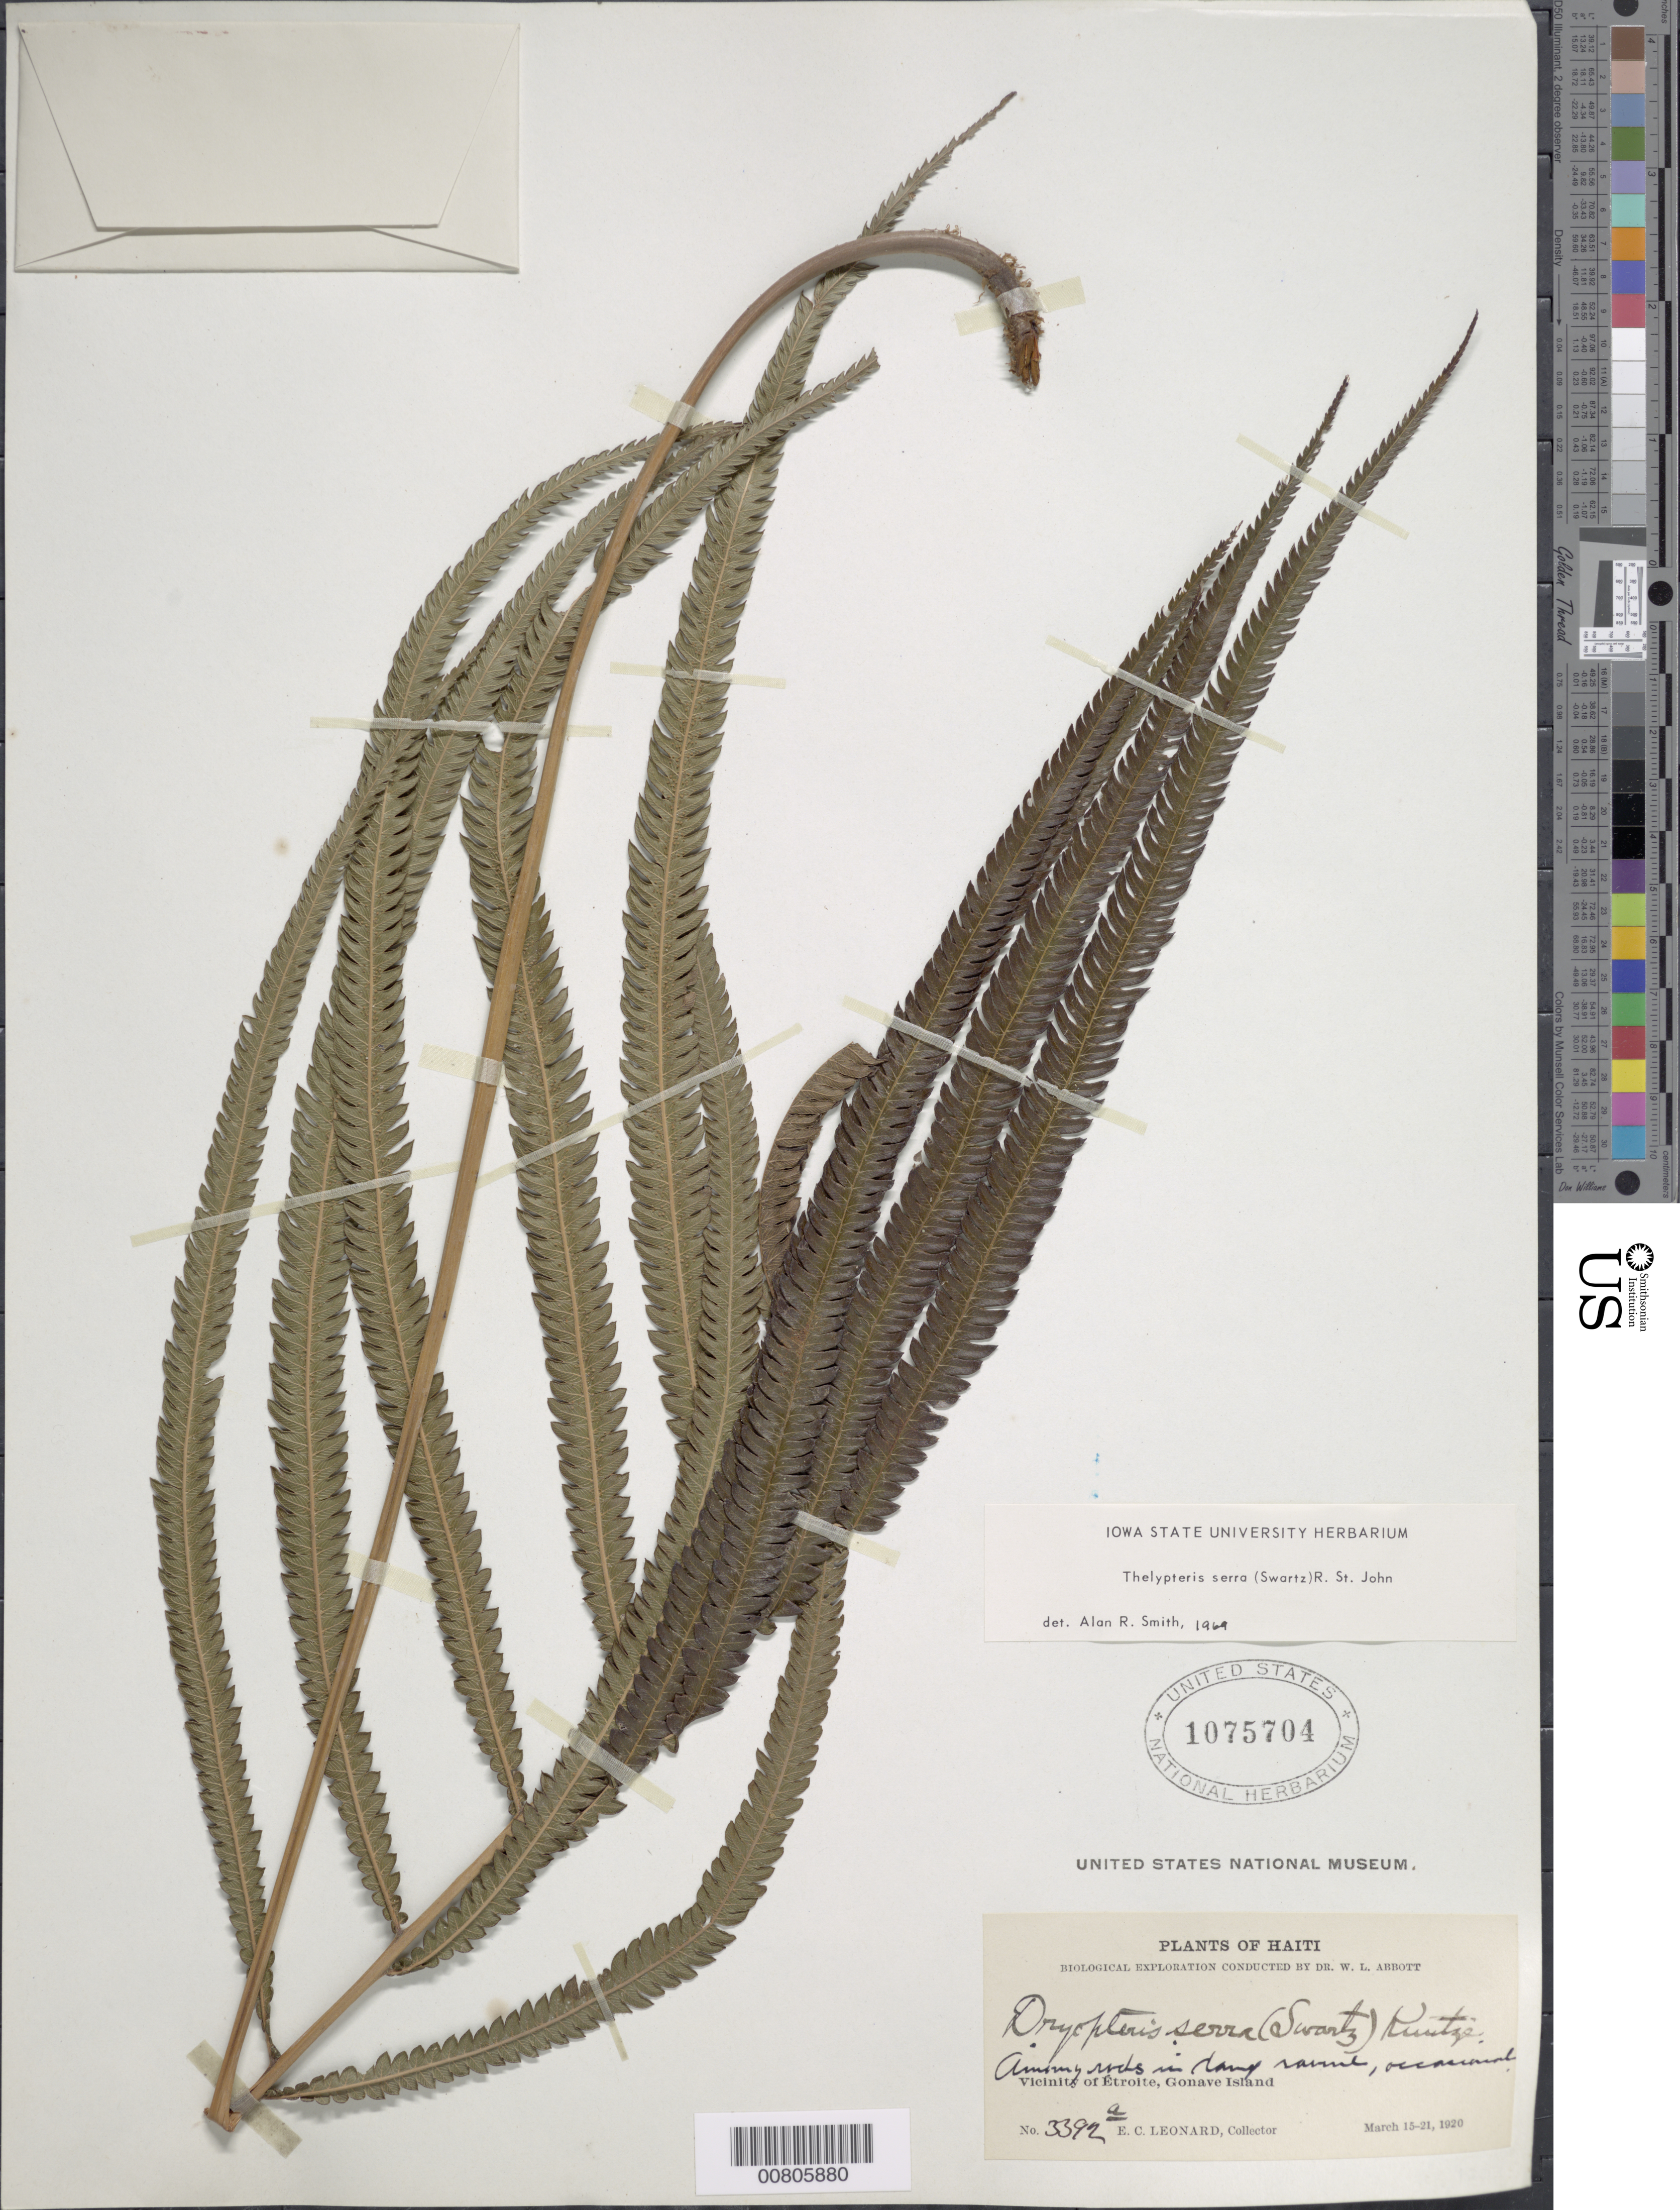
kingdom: Plantae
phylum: Tracheophyta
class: Polypodiopsida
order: Polypodiales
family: Thelypteridaceae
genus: Christella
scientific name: Christella serra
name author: (Sw.) Holttum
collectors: E. C. Leonard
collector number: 3392a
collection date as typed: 15 Mar 1920 to 21 Mar 1920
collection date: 1920-03-15/1920-03-21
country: Haiti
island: Hispaniola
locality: Gonave Island, vicinity Étroite, La Grand Source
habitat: Among rocks in damp ravine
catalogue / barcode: US 1075704